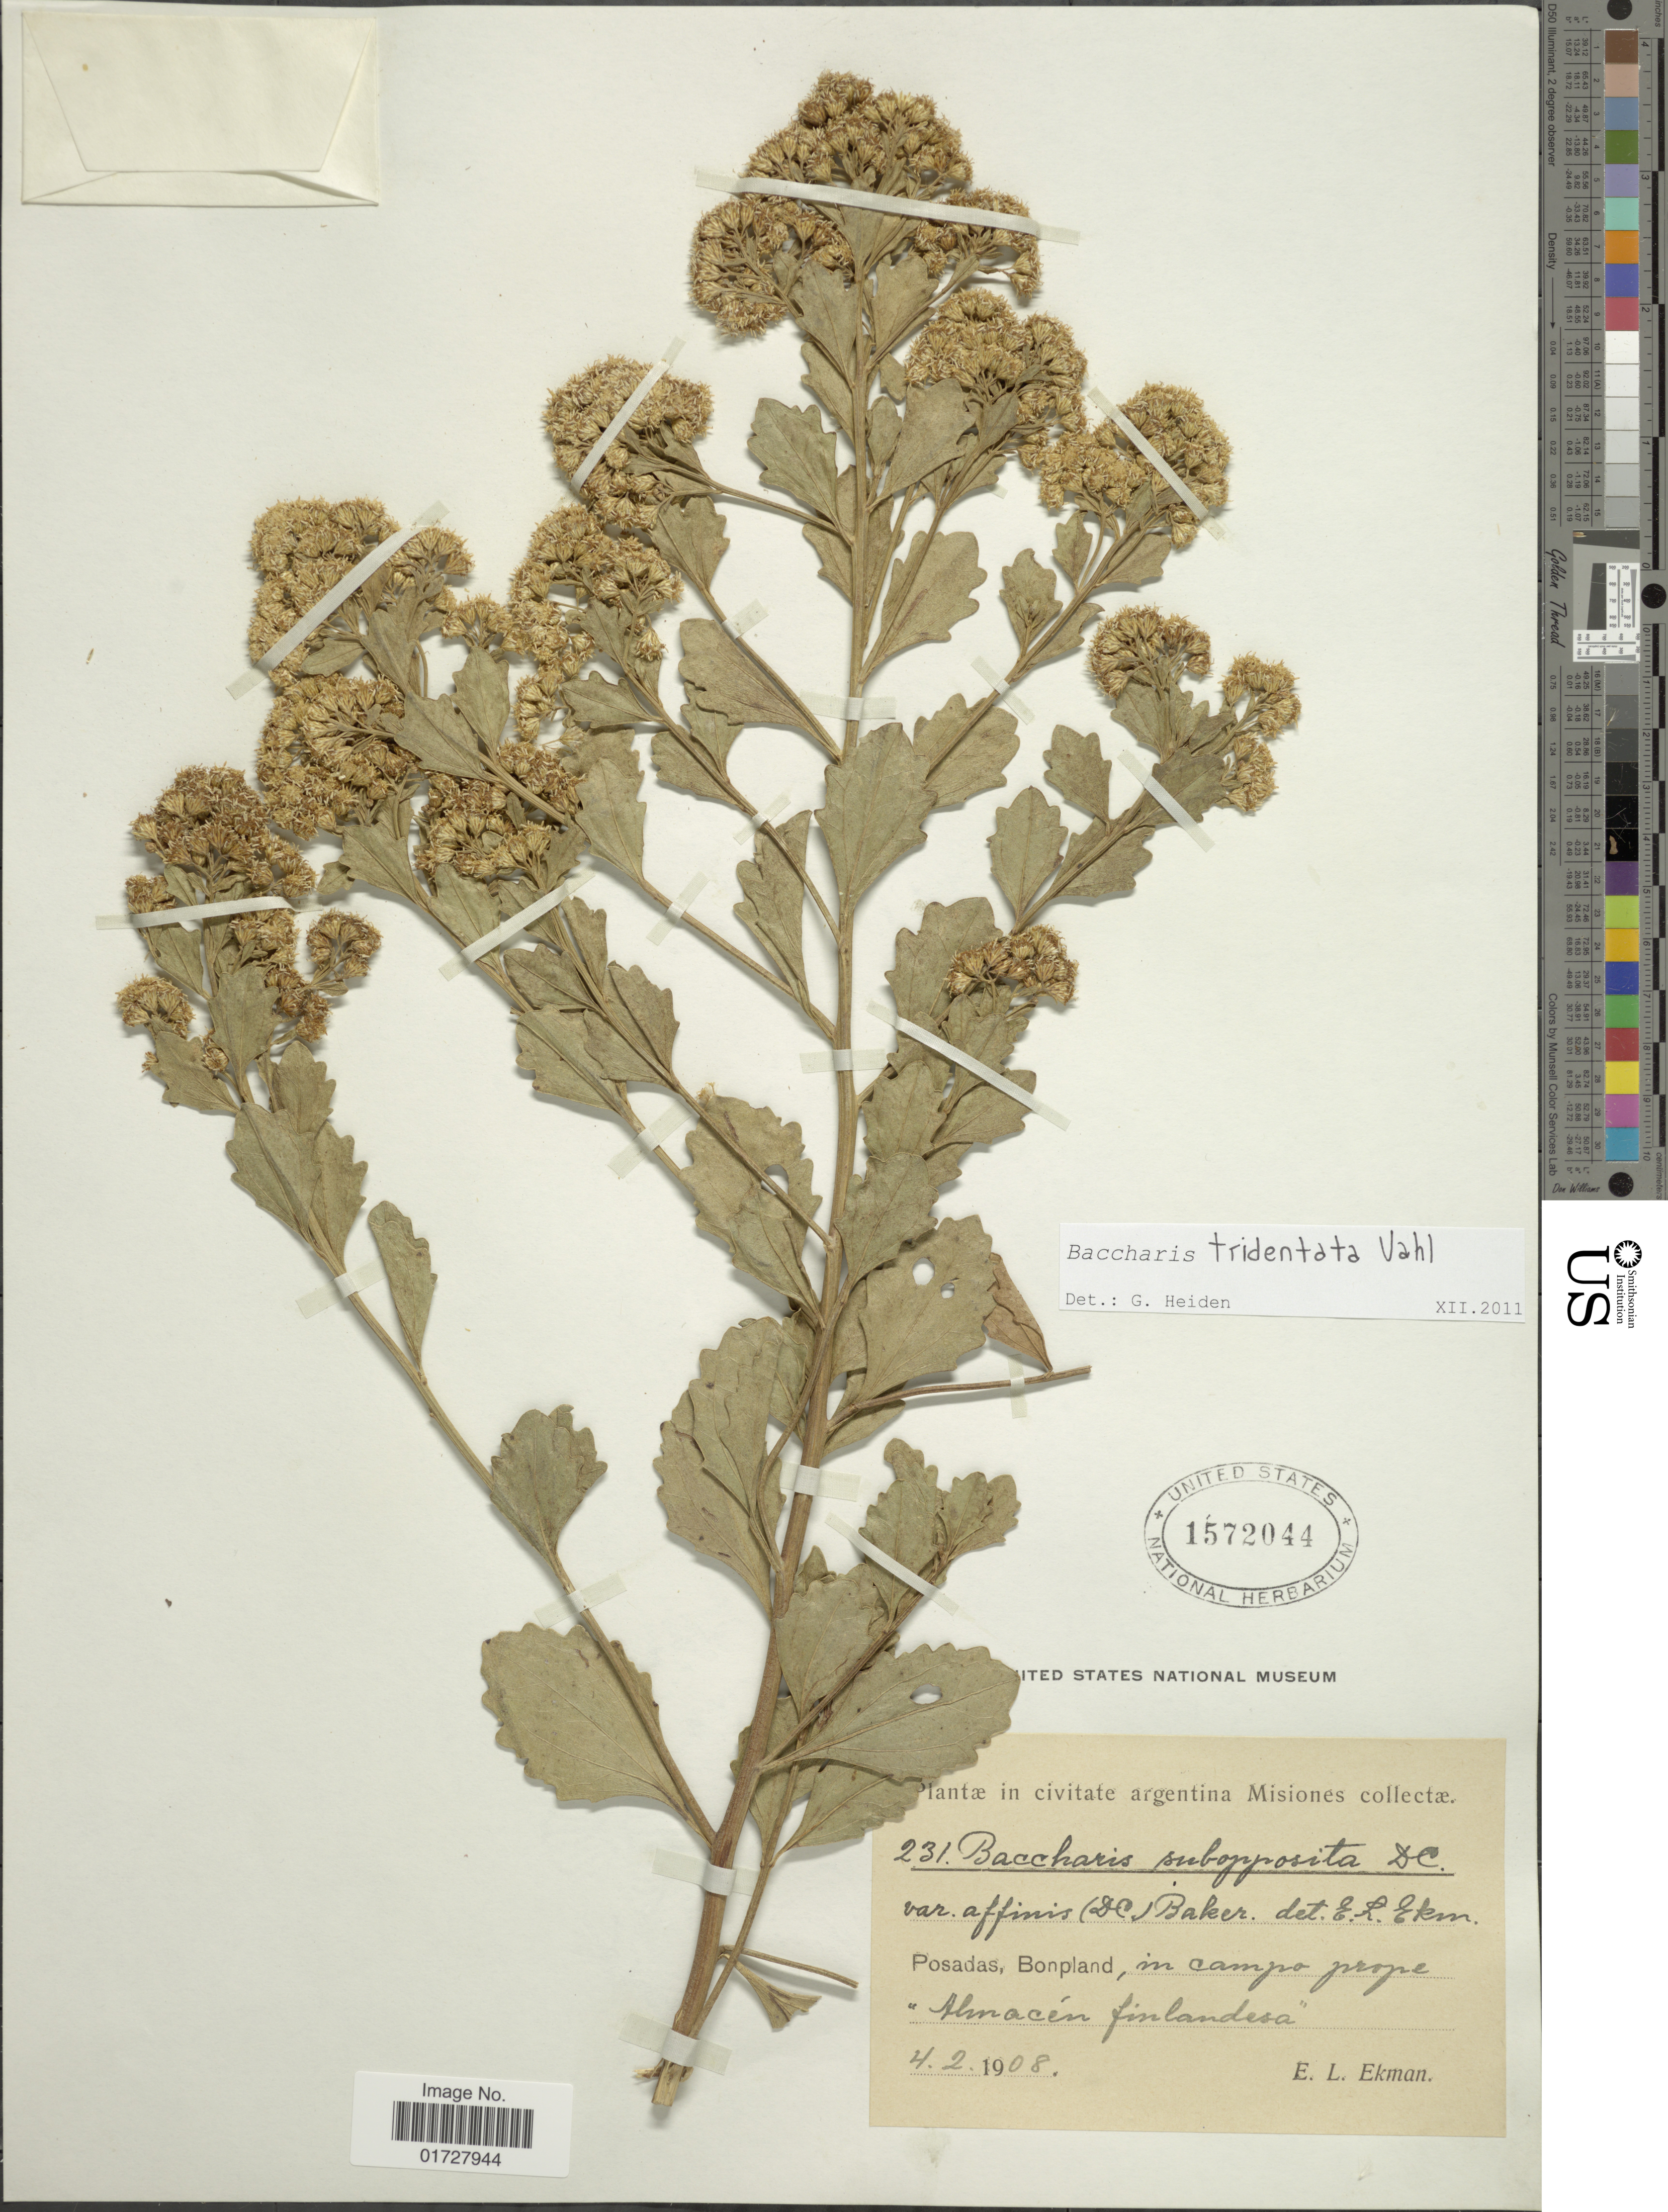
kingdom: Plantae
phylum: Tracheophyta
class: Magnoliopsida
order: Asterales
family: Asteraceae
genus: Baccharis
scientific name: Baccharis tridentata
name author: Vahl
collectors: E. L. Ekman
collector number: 231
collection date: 1908-02-04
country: Argentina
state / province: Misiones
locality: Posadas, Bonpland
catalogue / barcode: US 1572044